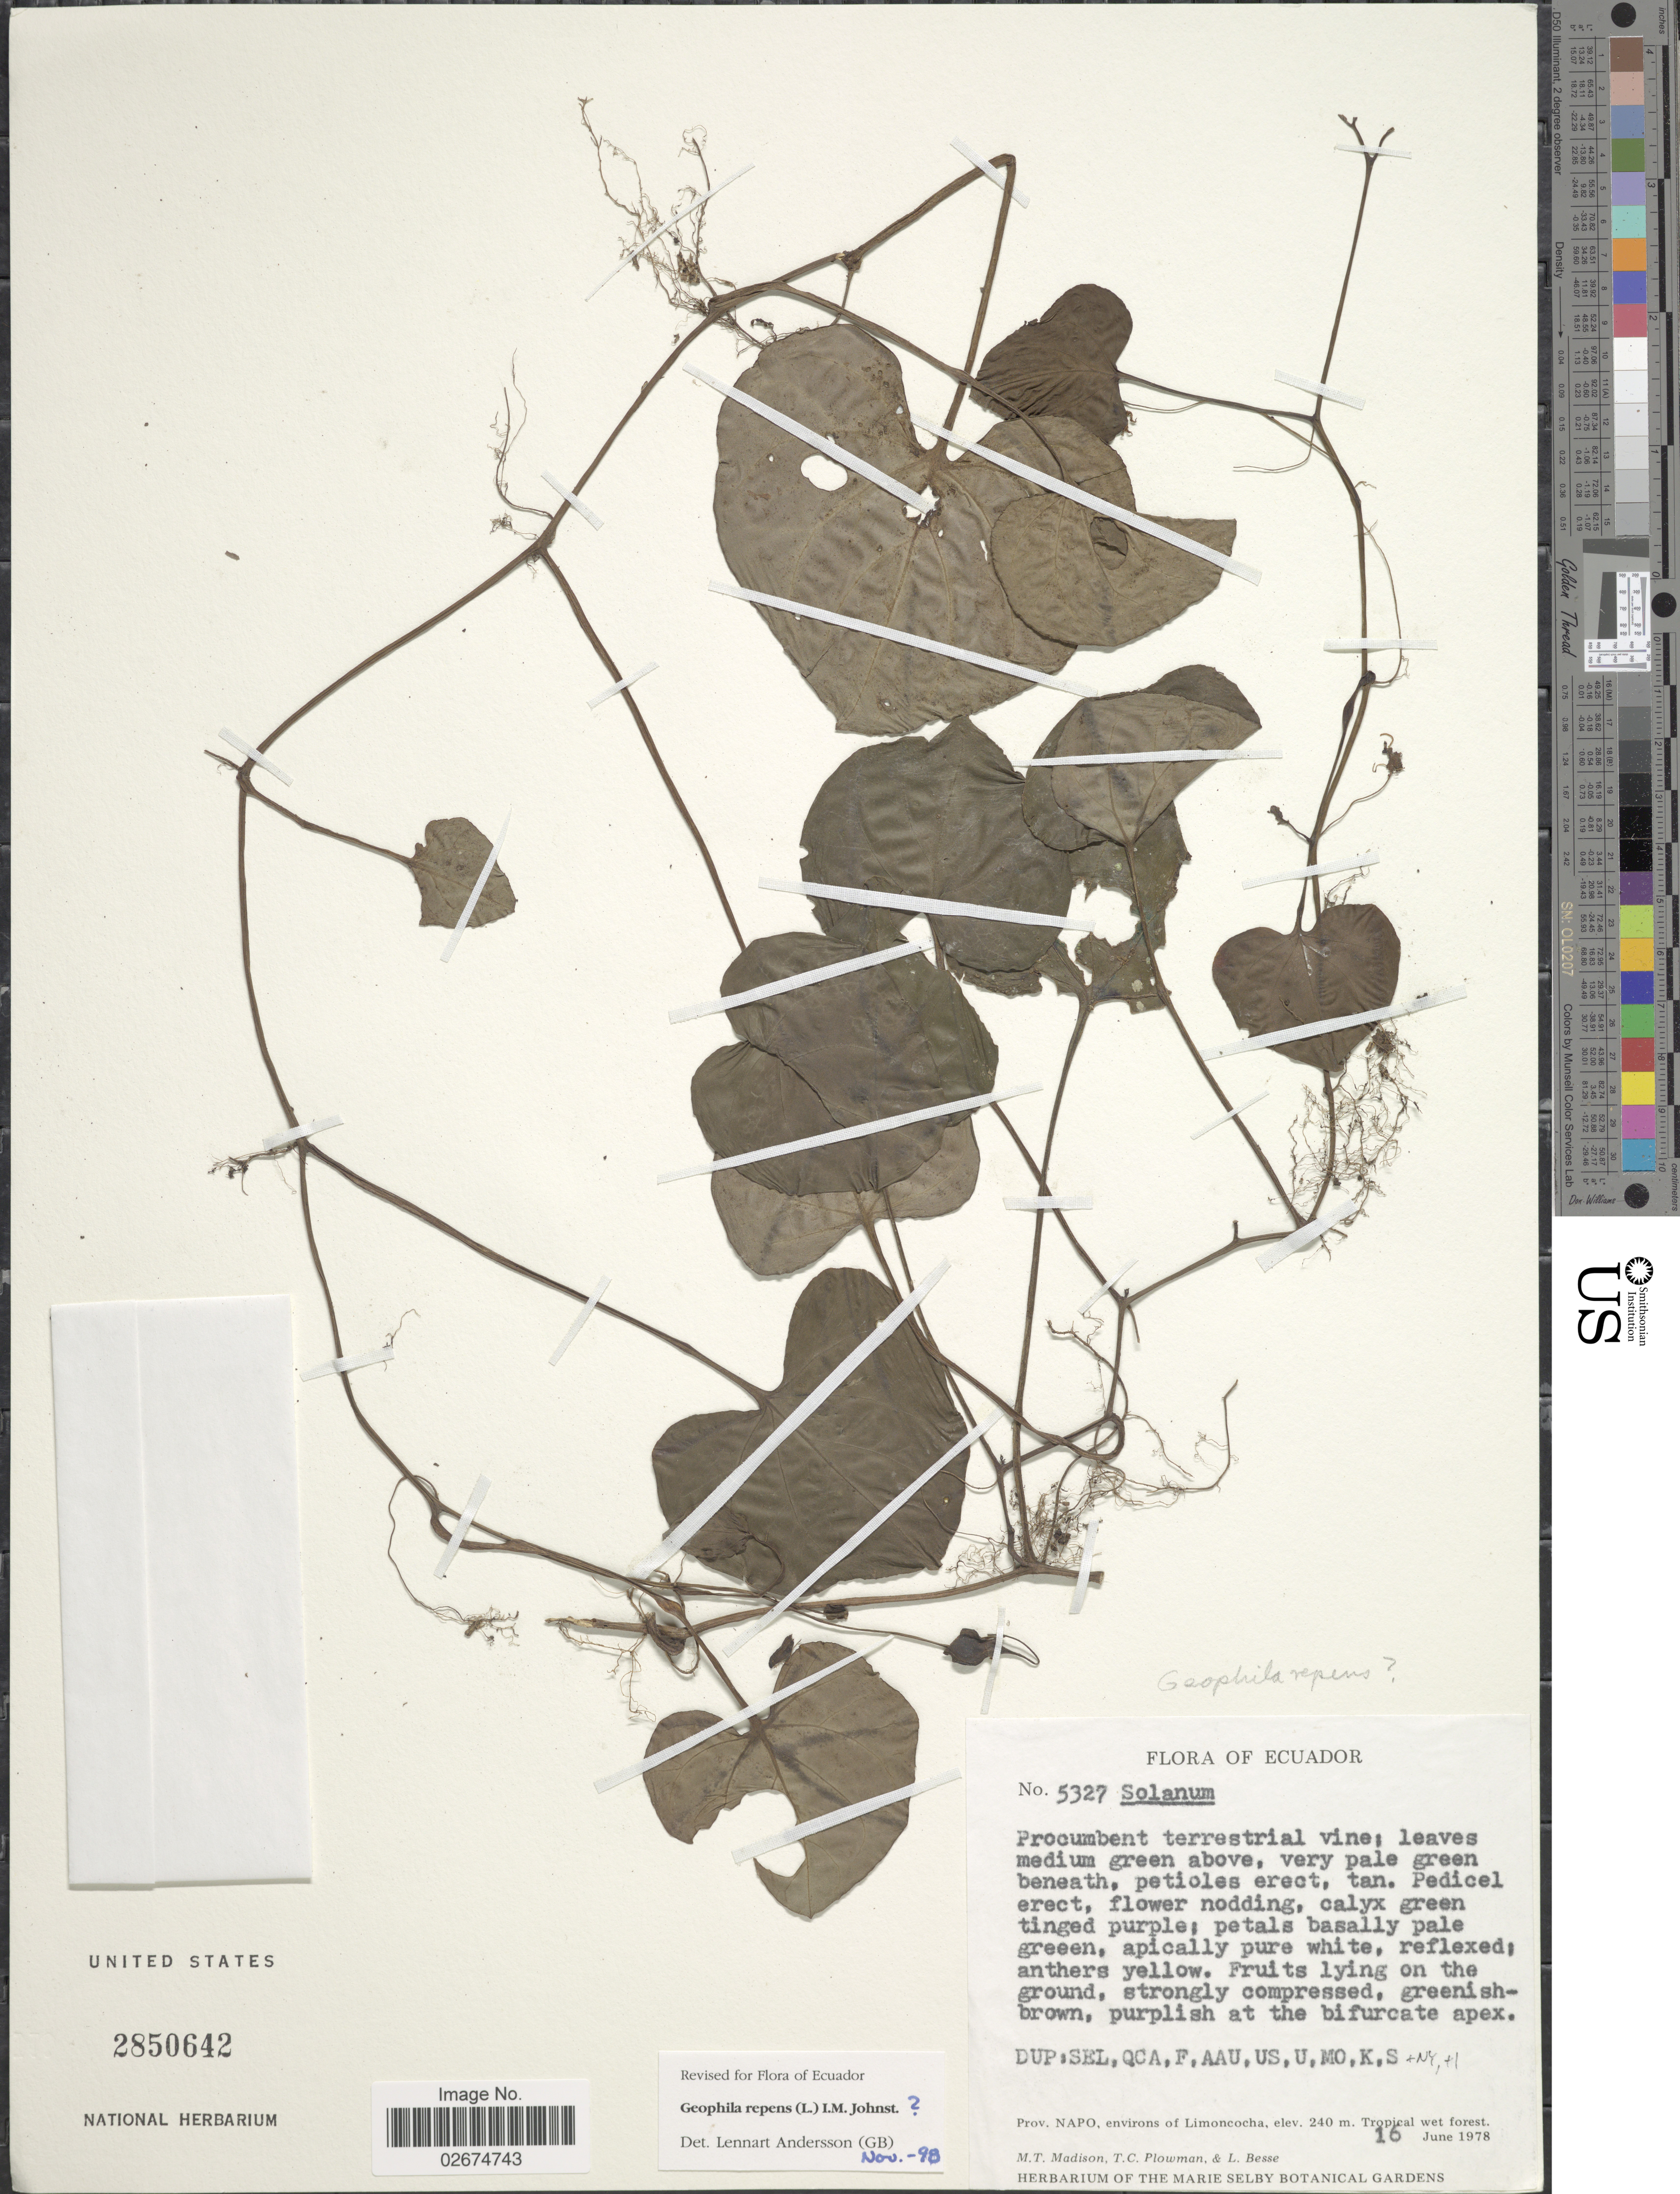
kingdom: Plantae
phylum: Tracheophyta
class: Magnoliopsida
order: Gentianales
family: Rubiaceae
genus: Carinta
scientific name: Carinta repens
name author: (L.) L.B. Sm. & Downs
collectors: M. T. Madison, T. Plowman & L. Besse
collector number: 5327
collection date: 1978-06-16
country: Ecuador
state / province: Napo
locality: Prov. Napo: environs of Limoncocha, Tropical wet forest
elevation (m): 240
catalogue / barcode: US 2850642